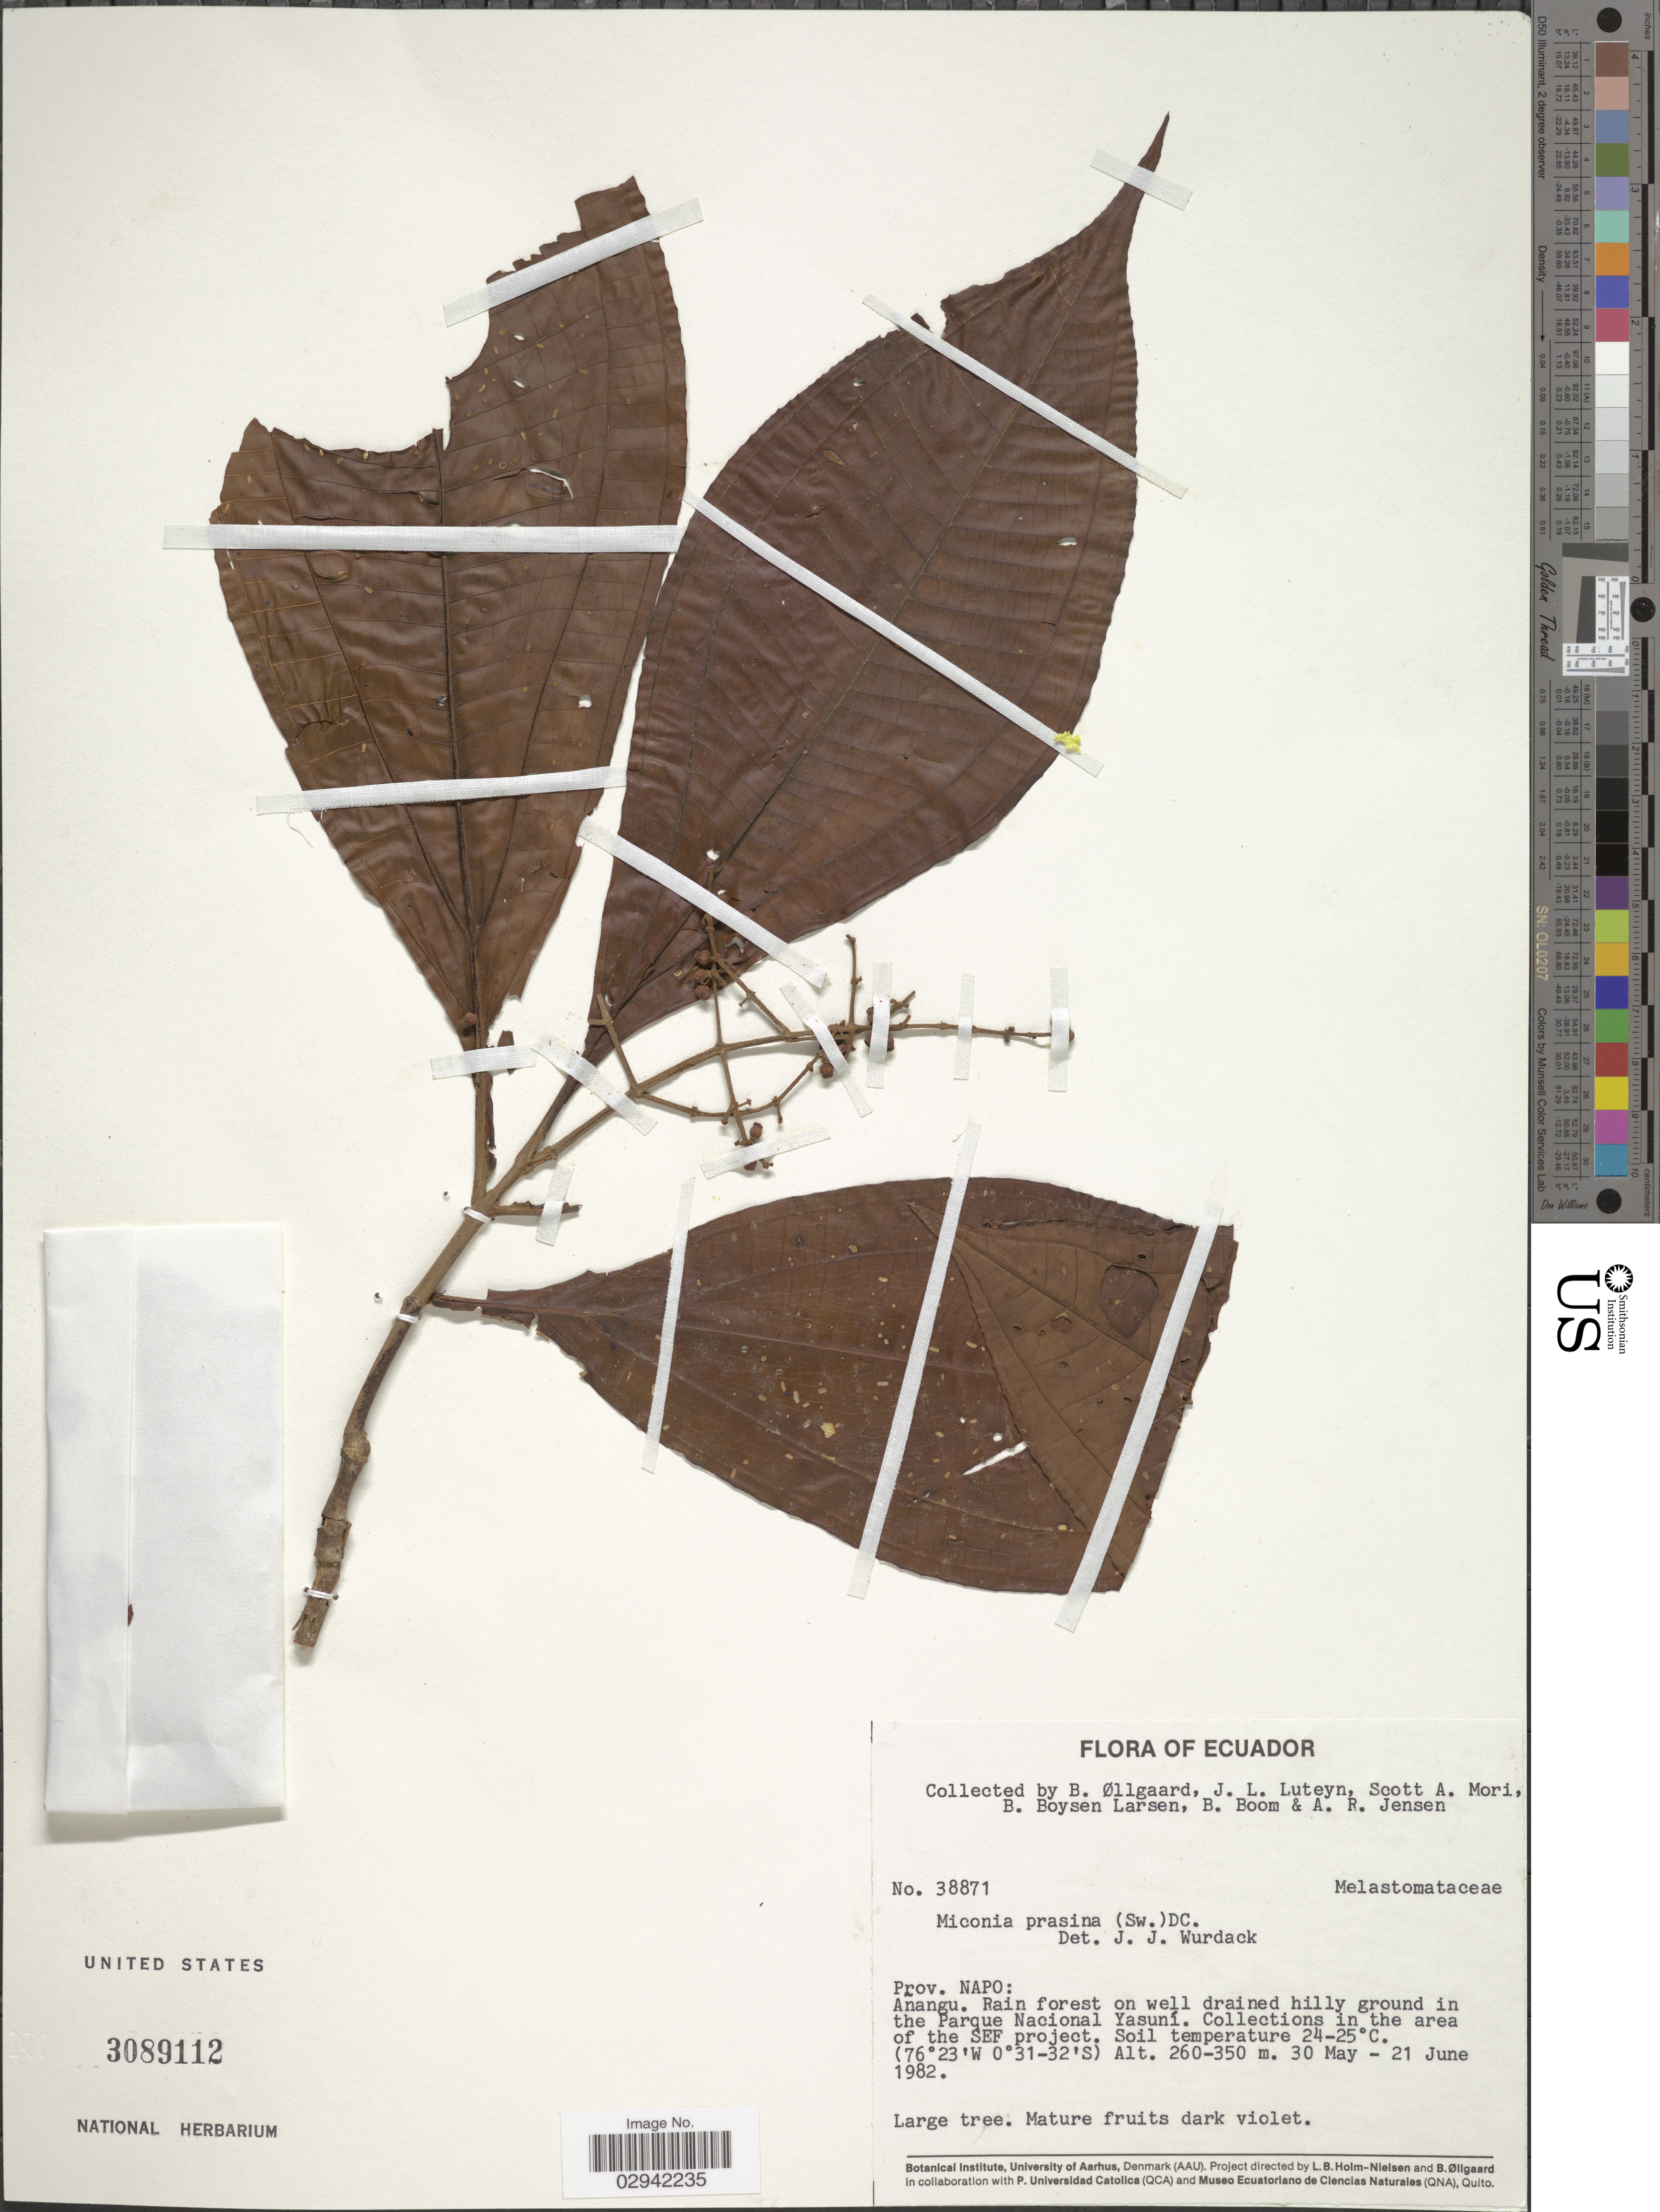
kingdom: Plantae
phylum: Tracheophyta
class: Magnoliopsida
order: Myrtales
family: Melastomataceae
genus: Miconia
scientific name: Miconia prasina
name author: (Sw.) DC.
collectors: B. Øllgaard, J. Luteyn, S. Mori, B. Boysen & et al.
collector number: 38871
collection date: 1982-05-30/1982-06-21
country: Ecuador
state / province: Napo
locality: Anangu. Rain forest on well drained hilly ground in the Parque Nacional Yasuní. Collections in the area of the SEF project.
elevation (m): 260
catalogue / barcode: US 3089112